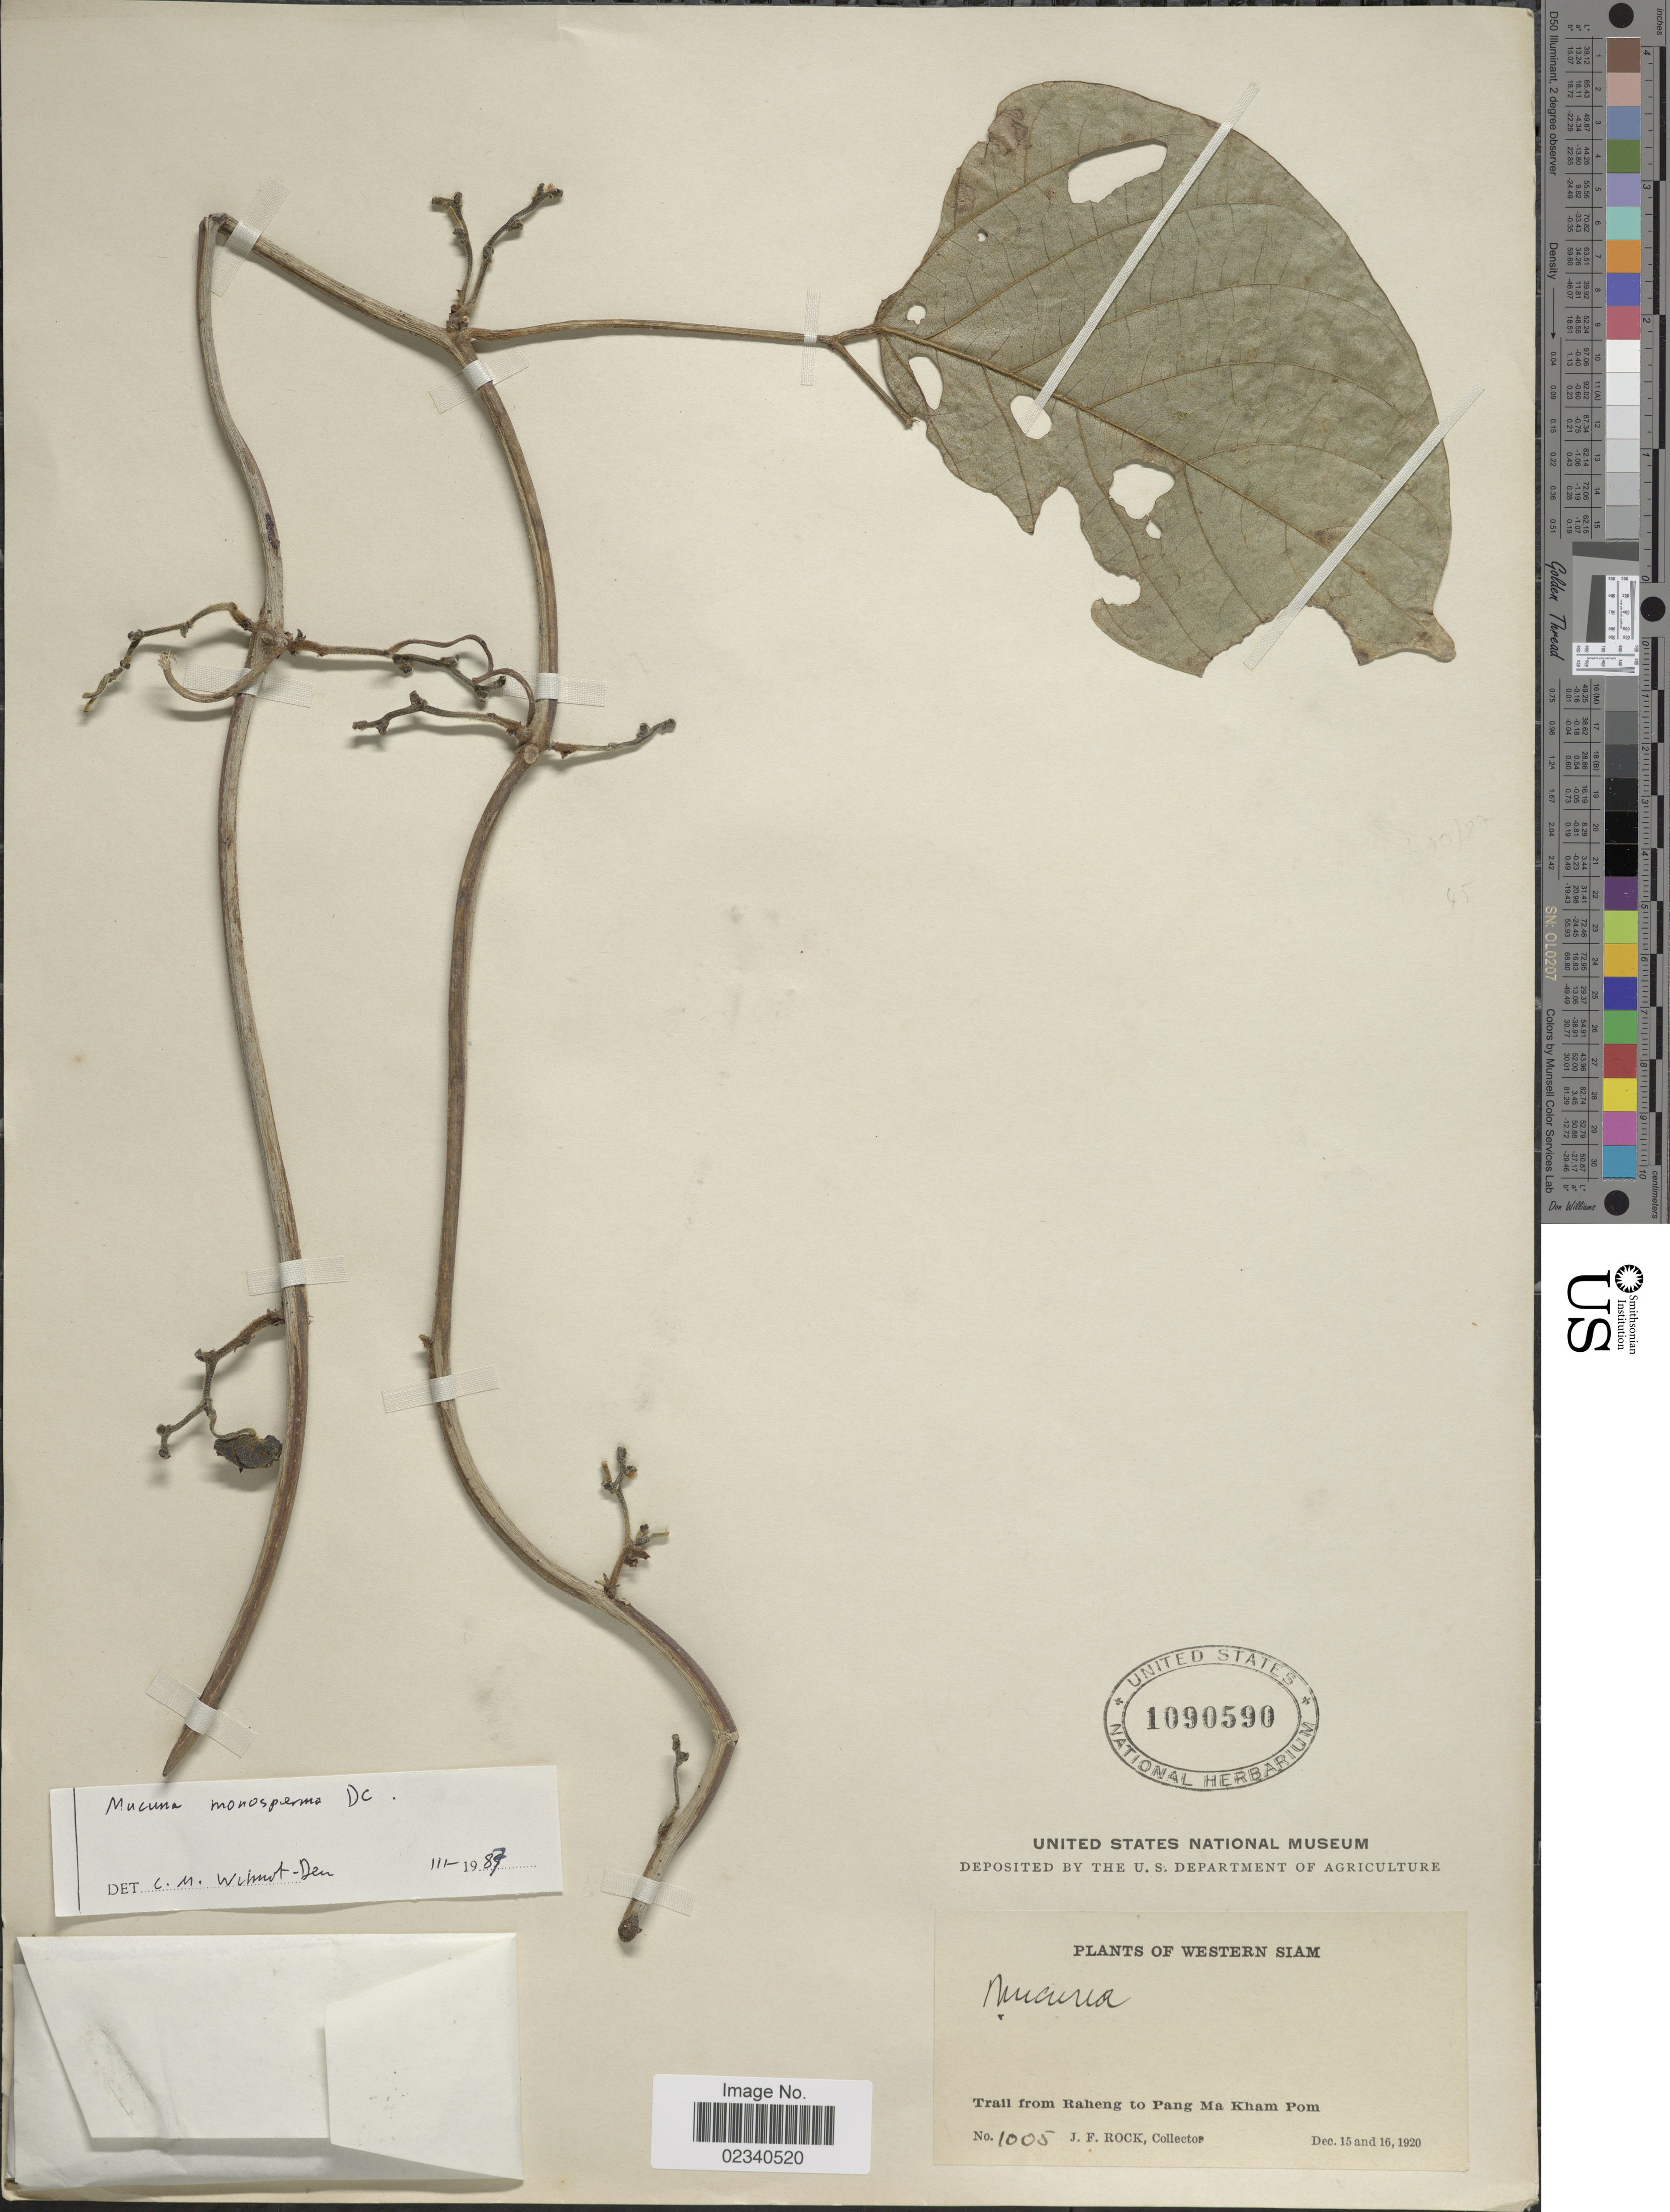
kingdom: Plantae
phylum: Tracheophyta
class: Magnoliopsida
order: Fabales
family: Fabaceae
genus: Mucuna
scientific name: Mucuna monosperma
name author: Wight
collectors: J. Rock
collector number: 1005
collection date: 1920-12-15/1920-12-16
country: Thailand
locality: Western Siam. Trail from Raheng to Pang Ma Kham Pom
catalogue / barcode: US 1090590